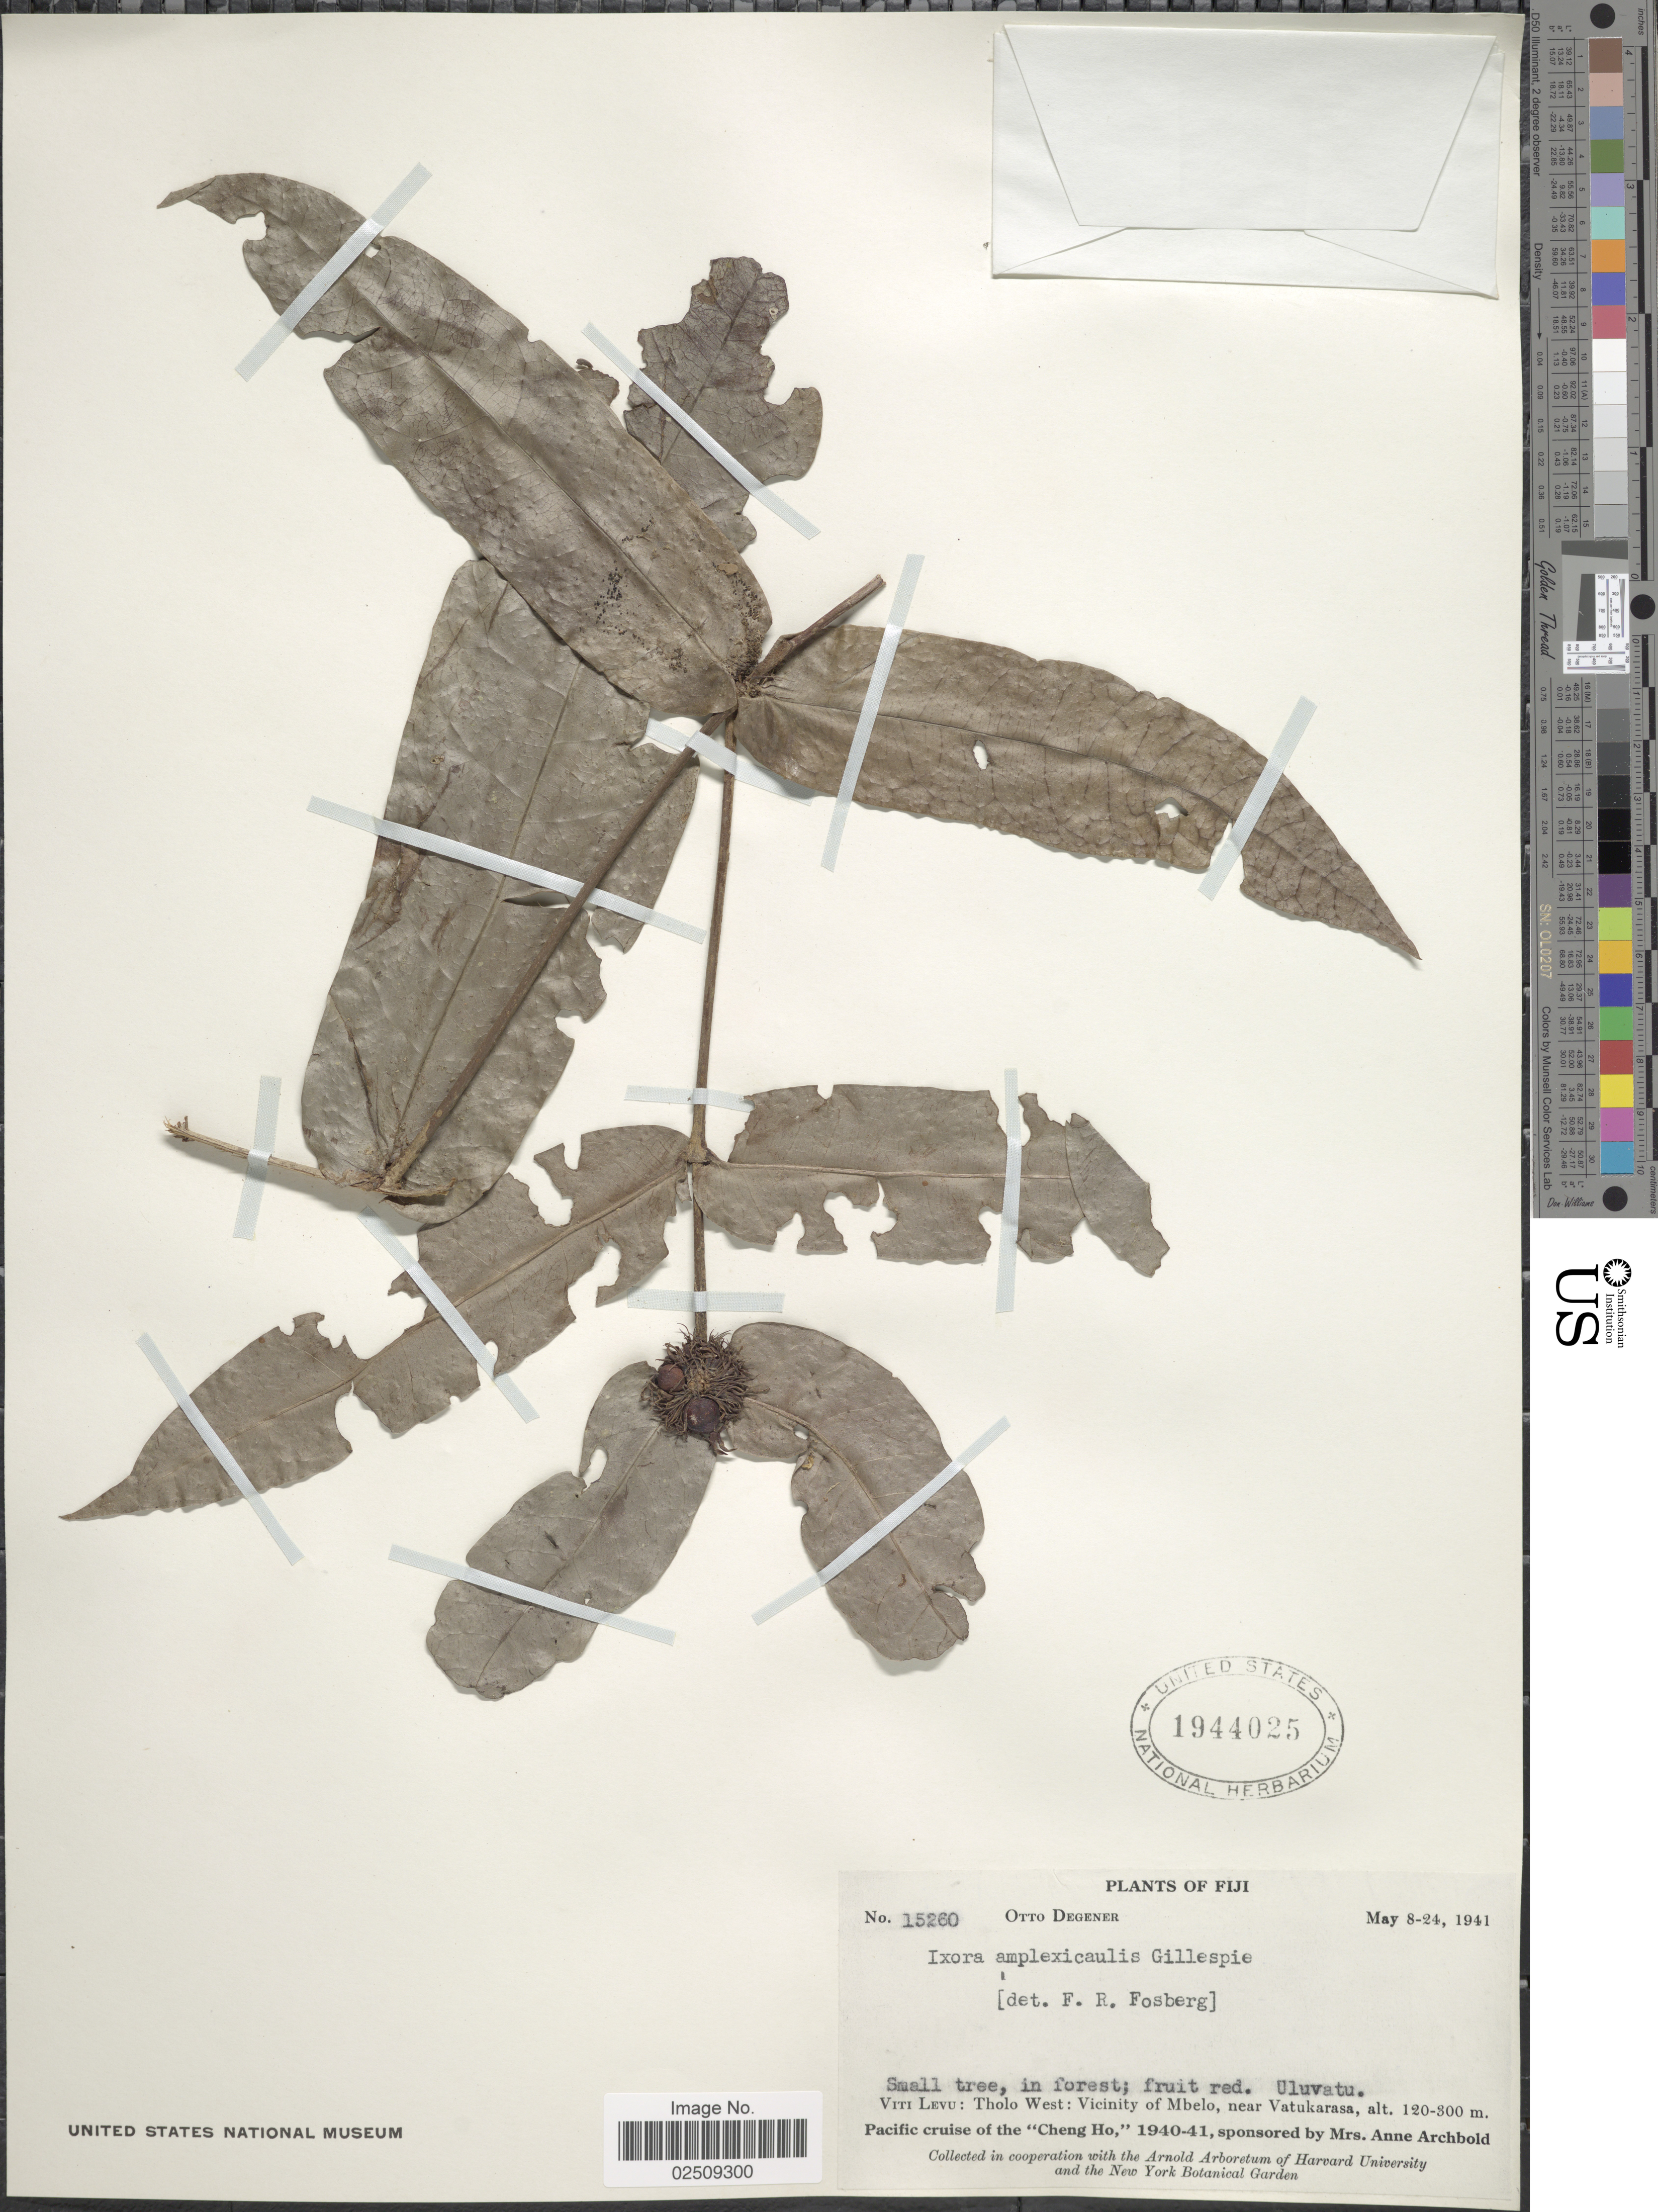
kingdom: Plantae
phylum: Tracheophyta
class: Magnoliopsida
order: Gentianales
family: Rubiaceae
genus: Ixora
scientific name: Ixora amplexicaulis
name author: Gillespie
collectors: O. Degener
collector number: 15260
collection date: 1941-05-08/1941-05-24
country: Fiji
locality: Uluvatu. Viti Levu: Tholo West: Vicinity of Mbelo, near Vatukarasa.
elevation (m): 120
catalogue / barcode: US 1944025